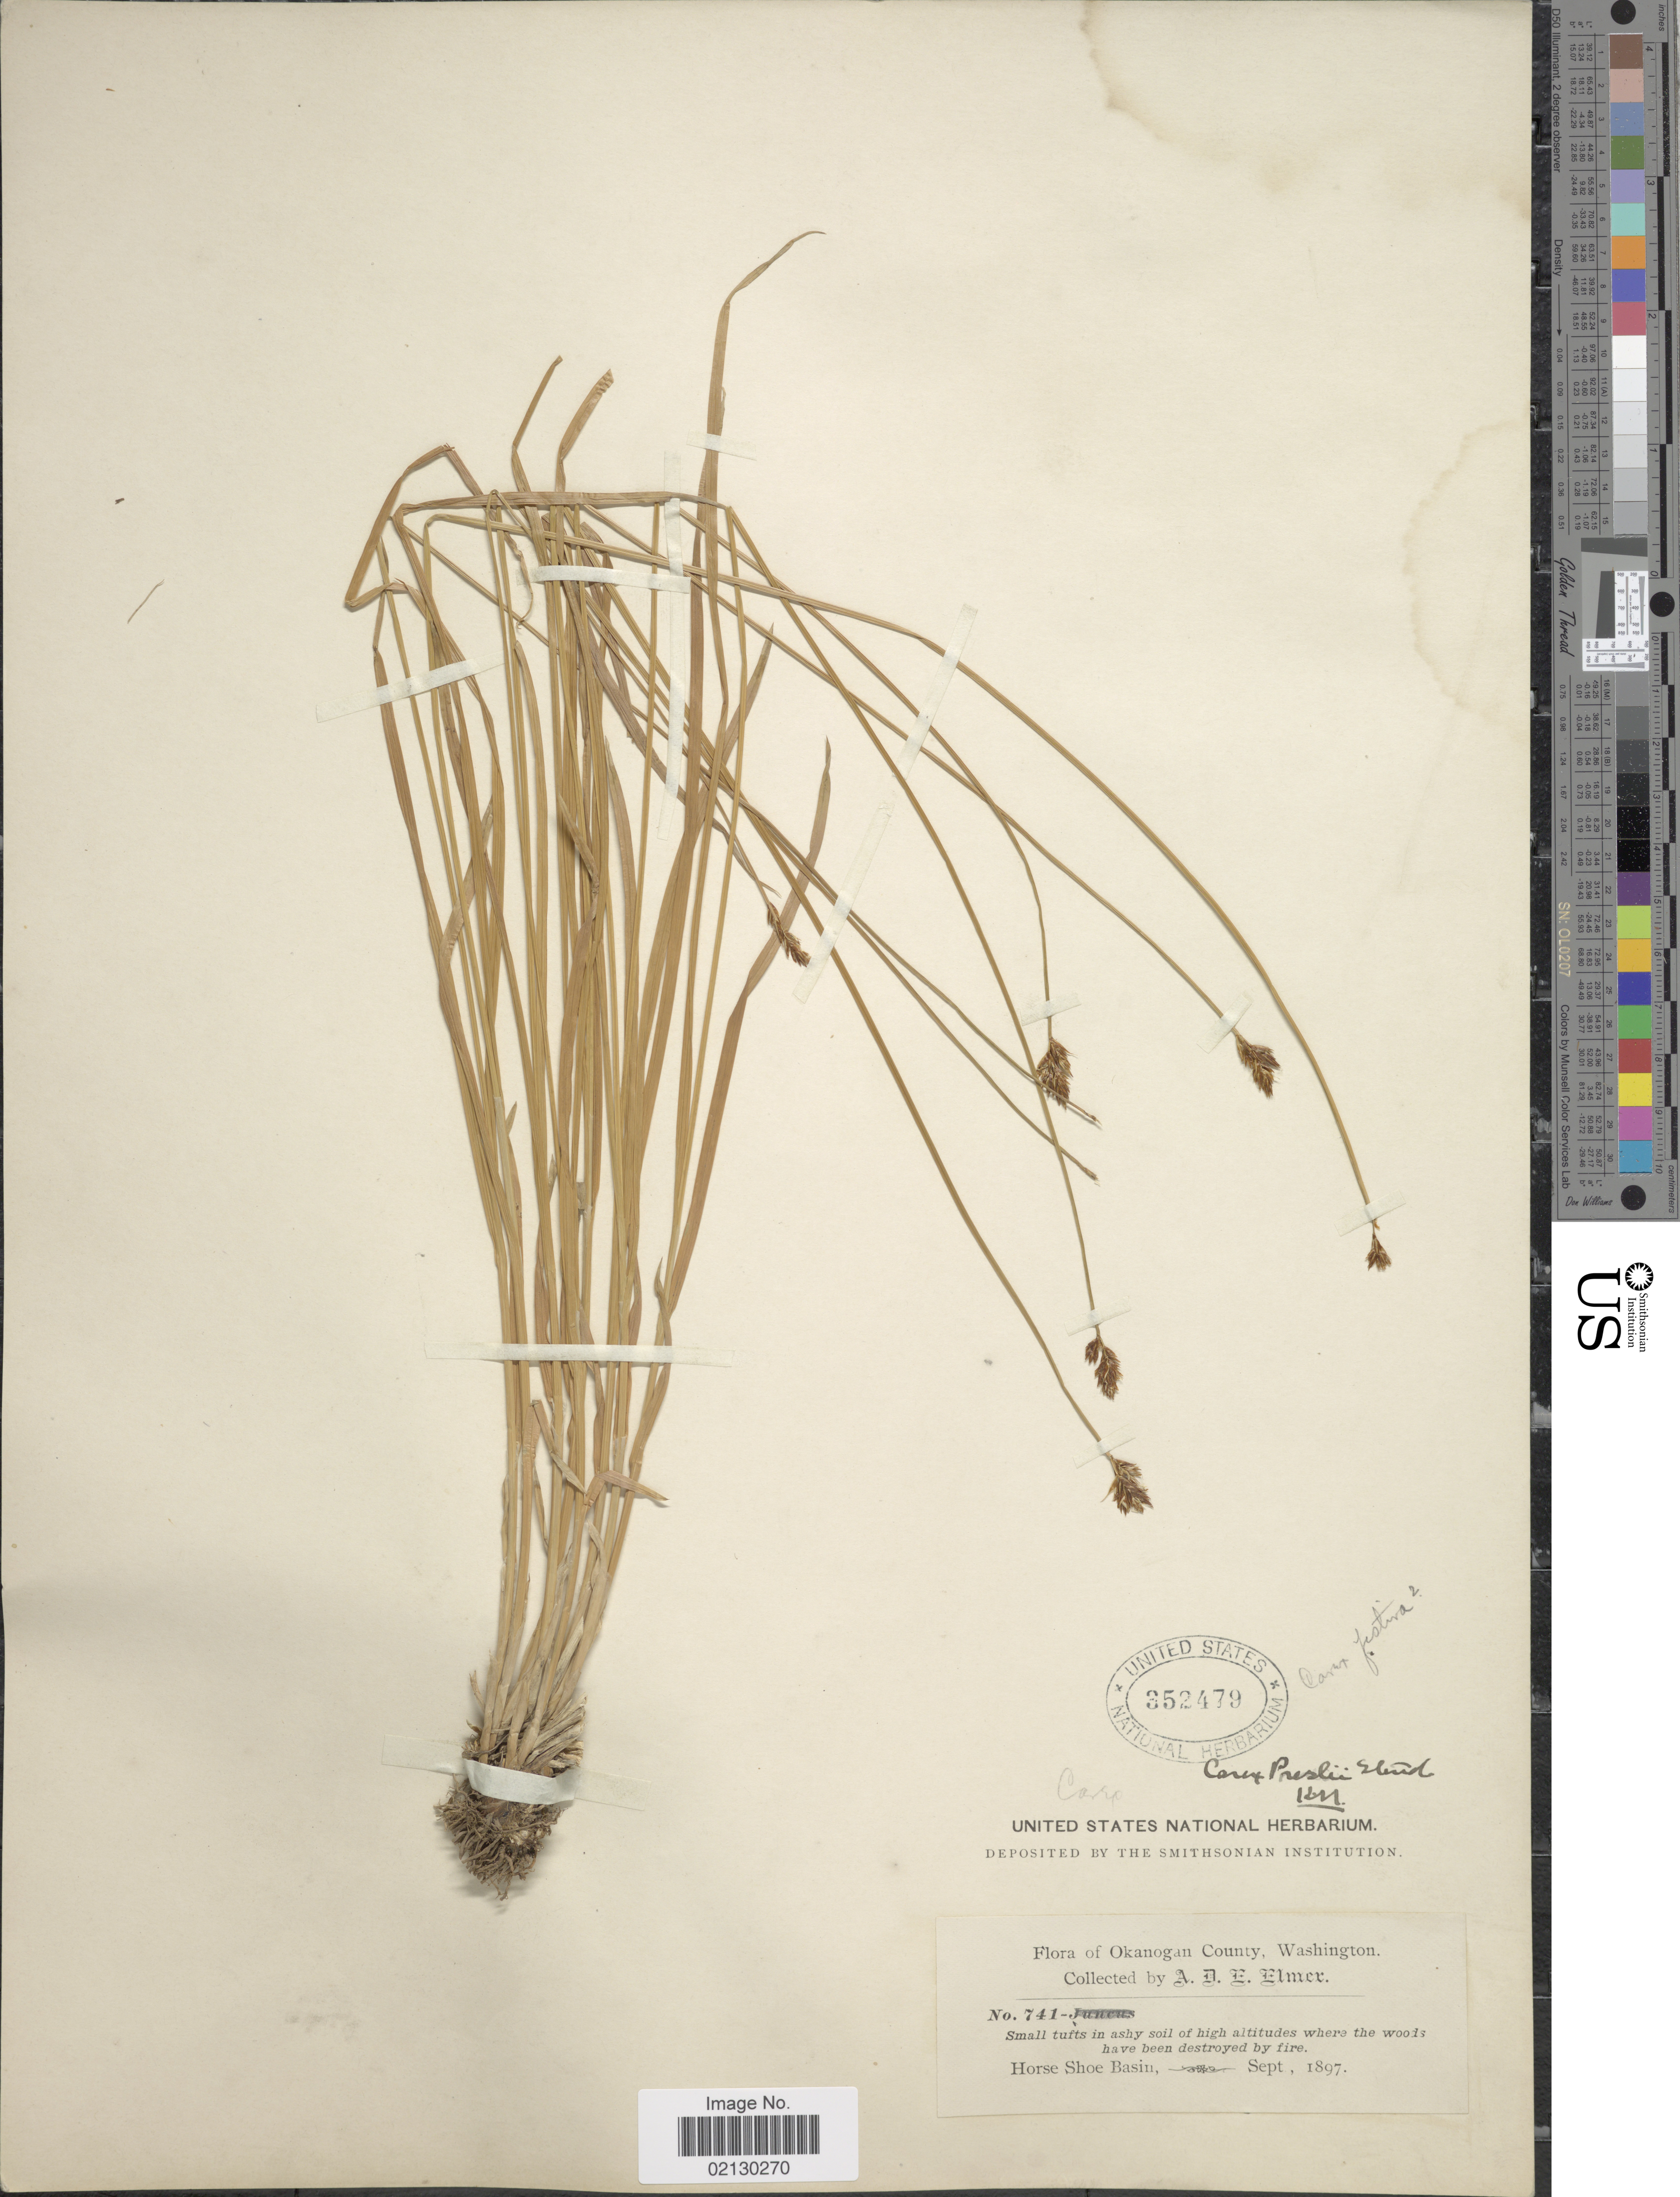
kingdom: Plantae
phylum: Tracheophyta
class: Liliopsida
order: Poales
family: Cyperaceae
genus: Carex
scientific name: Carex preslii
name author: Steud.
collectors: A. D. E. Elmer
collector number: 741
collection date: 1897-09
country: United States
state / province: Washington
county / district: Okanogan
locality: Okanogan County. Horse Shoe Basin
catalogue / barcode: US 352479